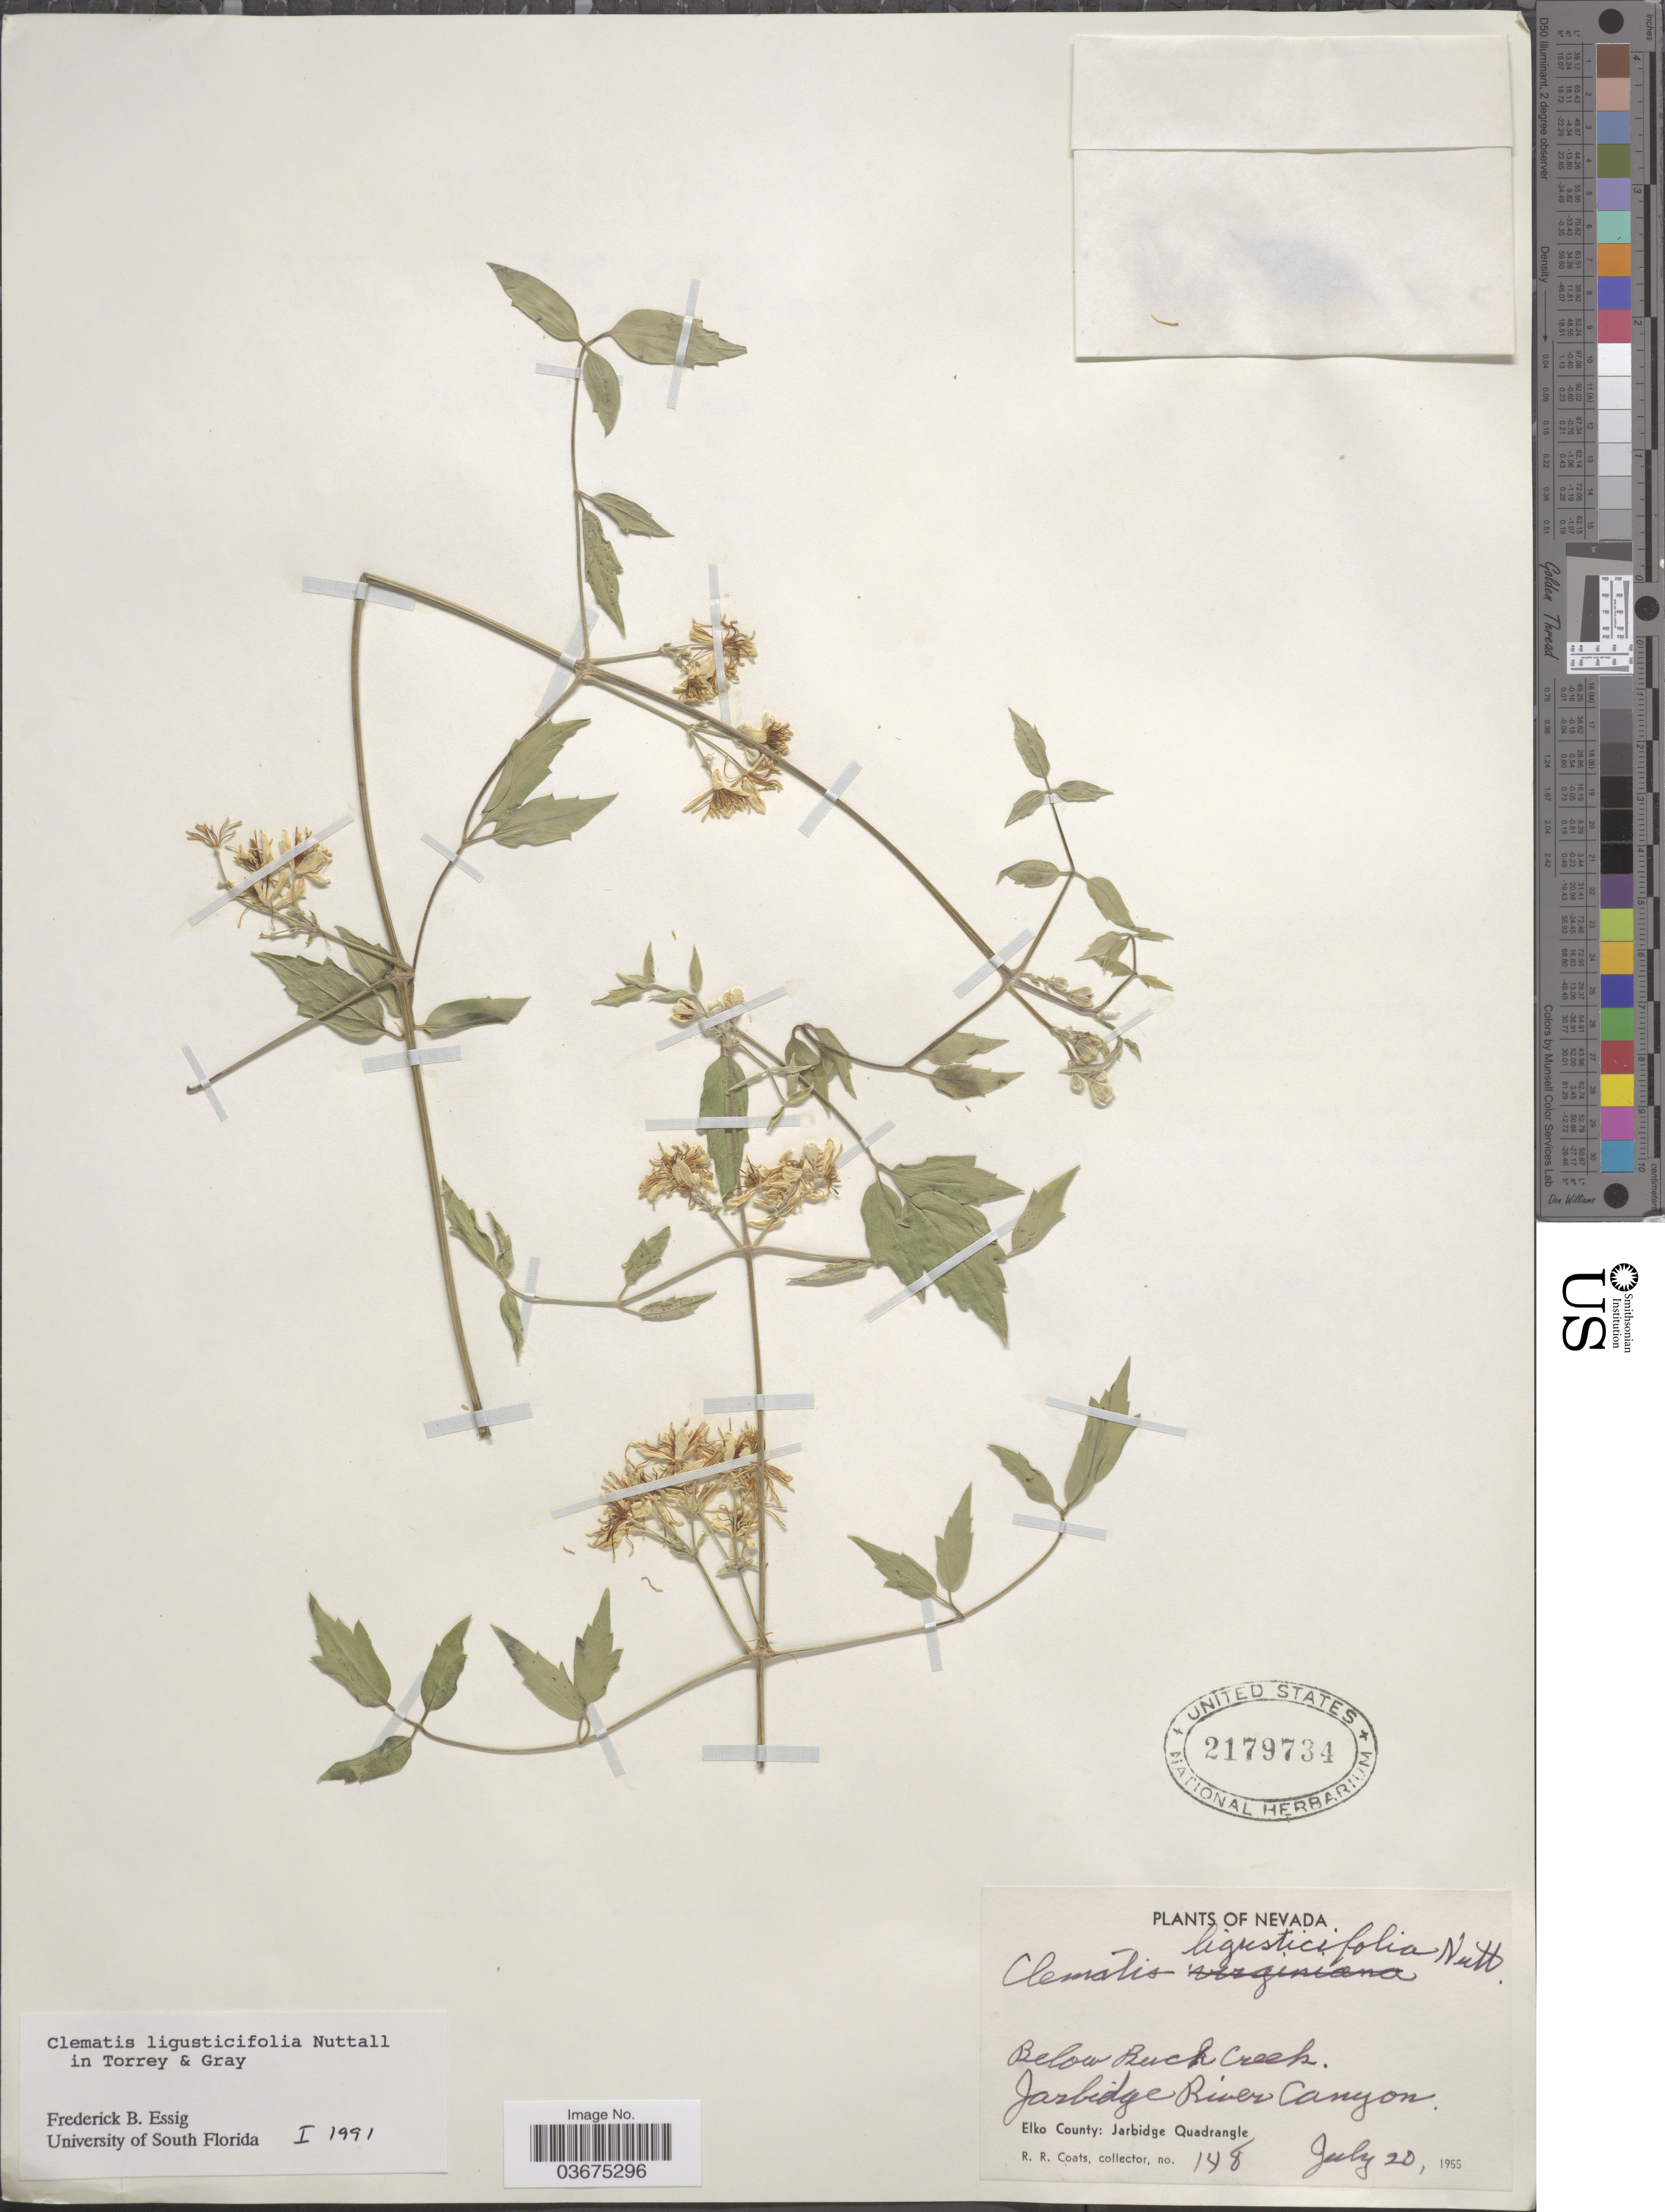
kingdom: Plantae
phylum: Tracheophyta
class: Magnoliopsida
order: Ranunculales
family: Ranunculaceae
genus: Clematis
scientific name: Clematis ligusticifolia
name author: Nutt.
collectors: R. Coats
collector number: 148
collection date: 1955-07-20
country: United States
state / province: Nevada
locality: Below Buck Creek. Jarbidge River Canyon. Elko County: Jarbidge Quadrangle.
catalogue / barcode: US 2179734